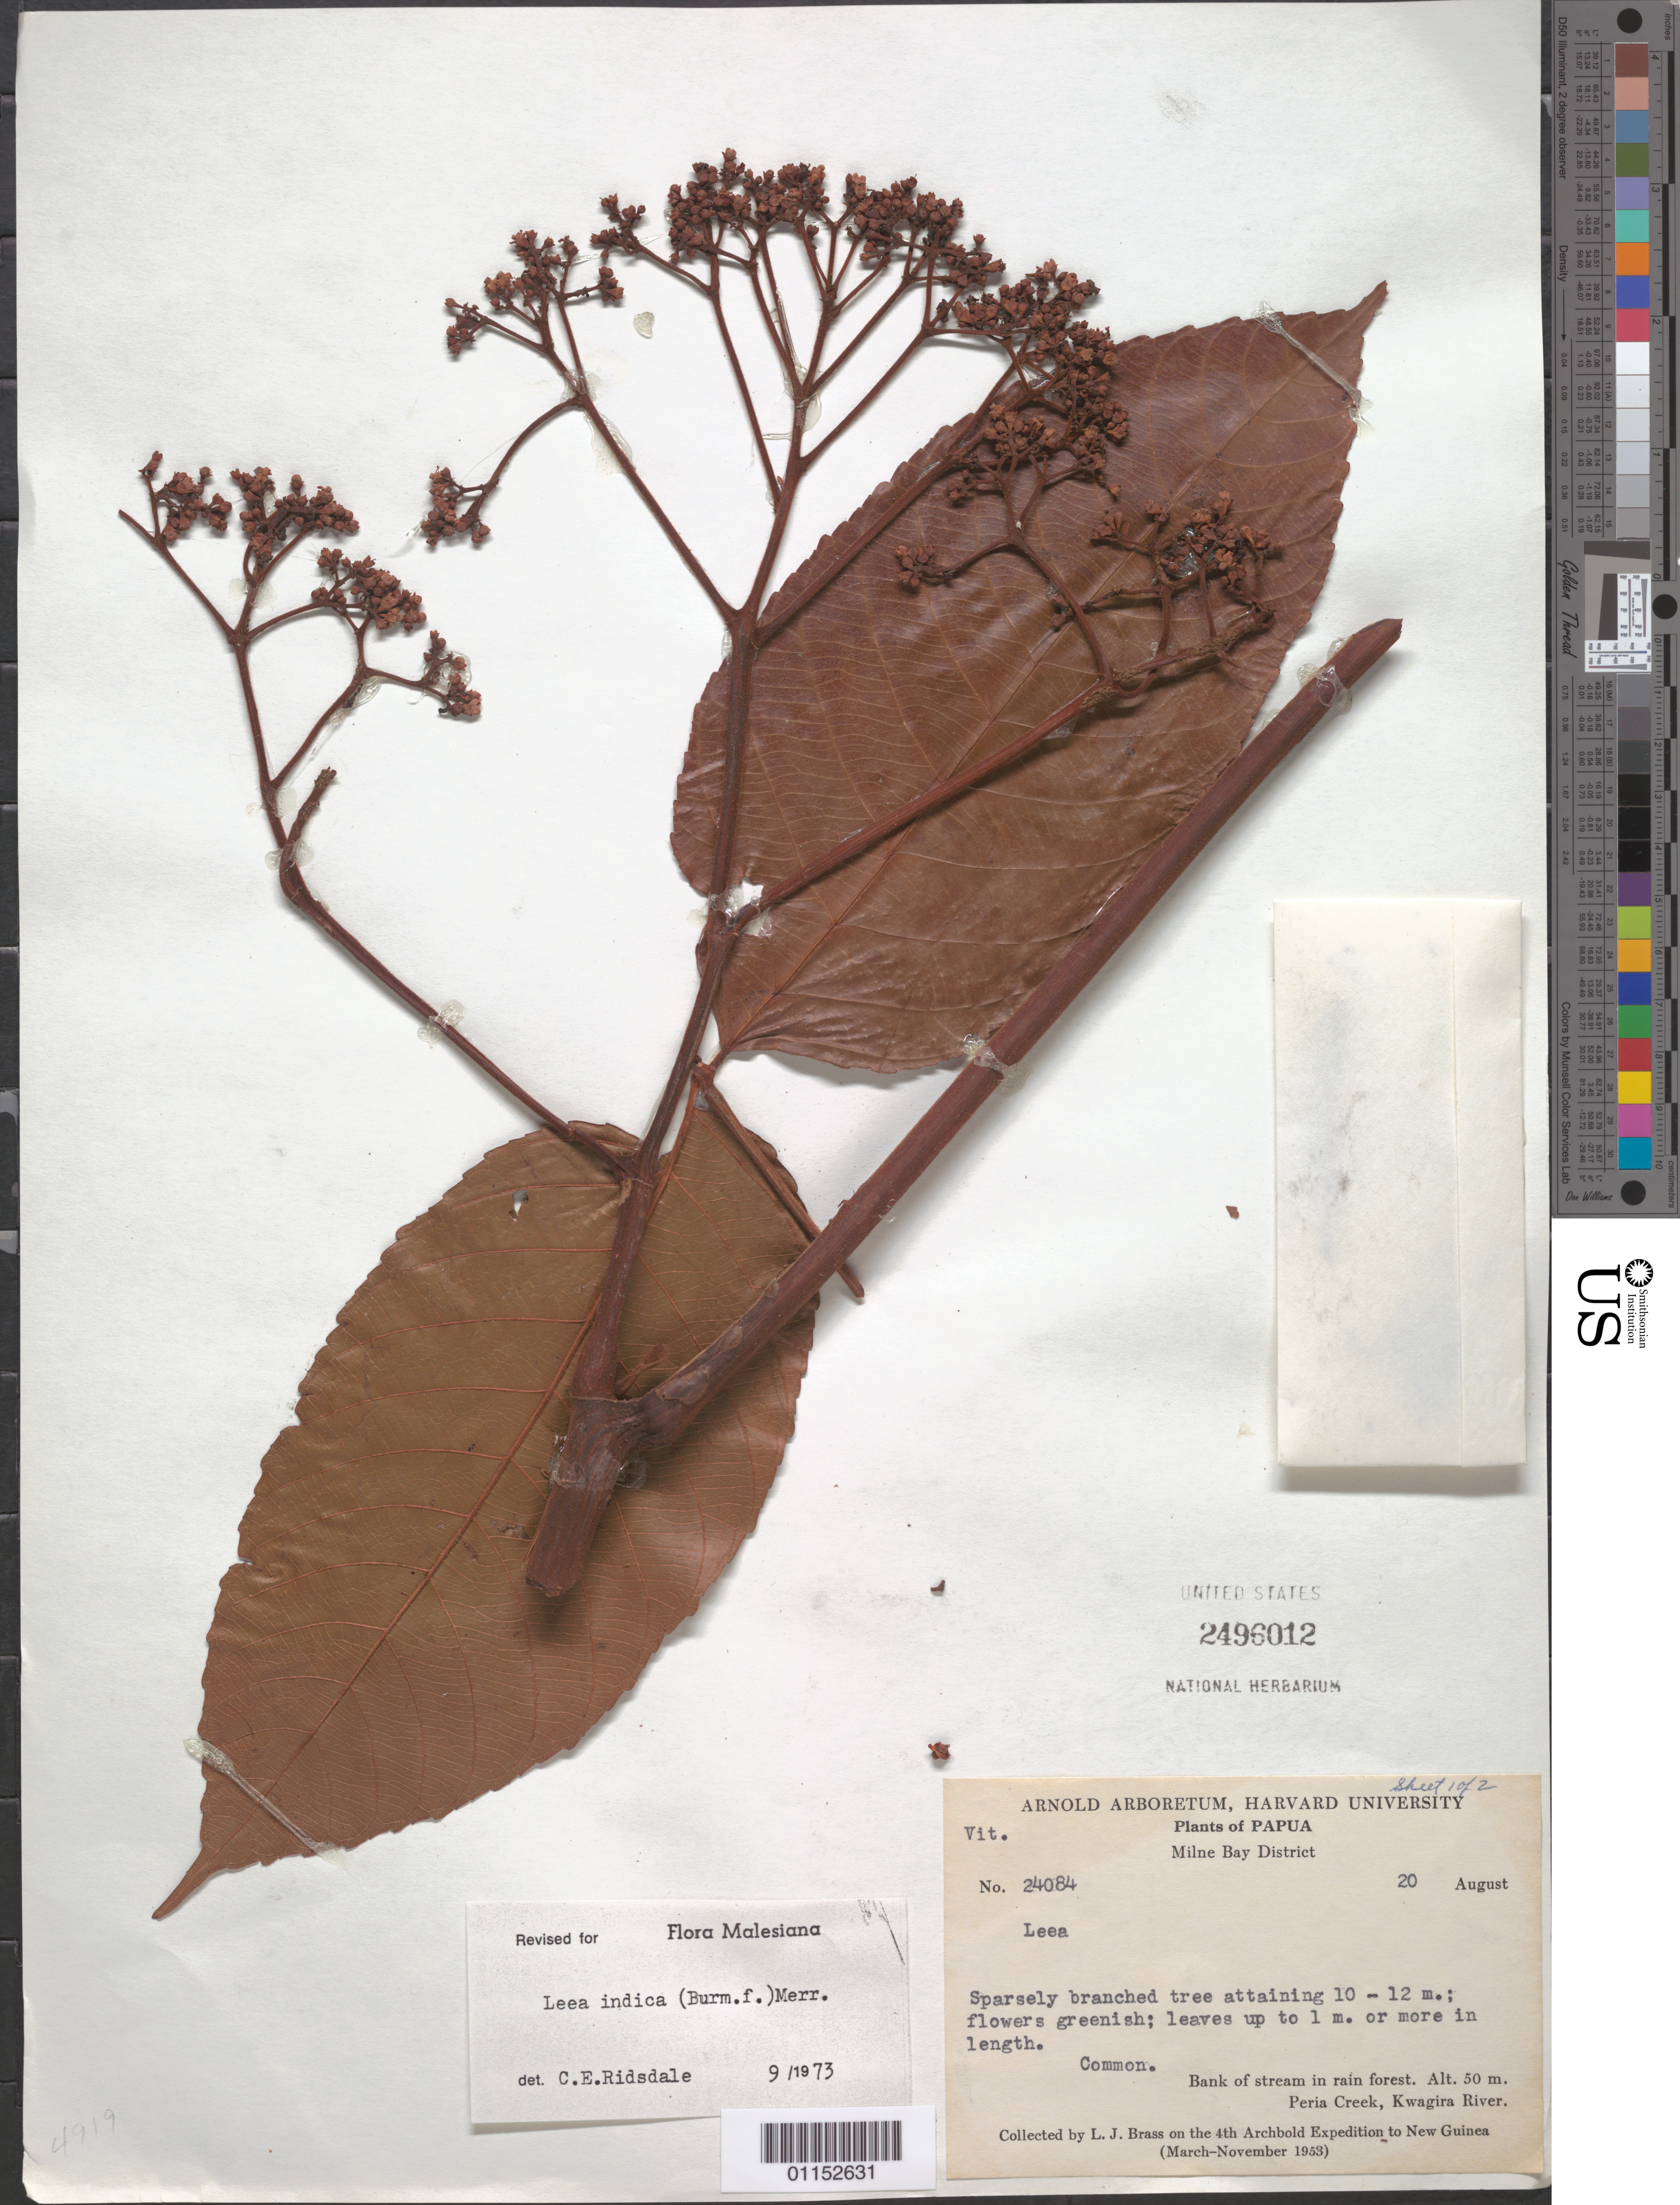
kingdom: Plantae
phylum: Tracheophyta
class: Magnoliopsida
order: Vitales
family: Vitaceae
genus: Leea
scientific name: Leea indica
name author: (Burm. f.) Merr.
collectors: L. J. Brass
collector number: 24084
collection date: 1953-08-20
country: Papua New Guinea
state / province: Papua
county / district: Milne Bay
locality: Peria Creek, Kwagira River.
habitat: Sparsely branched tree. Common. Bank of stream in rain forest.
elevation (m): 50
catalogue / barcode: US 2496012